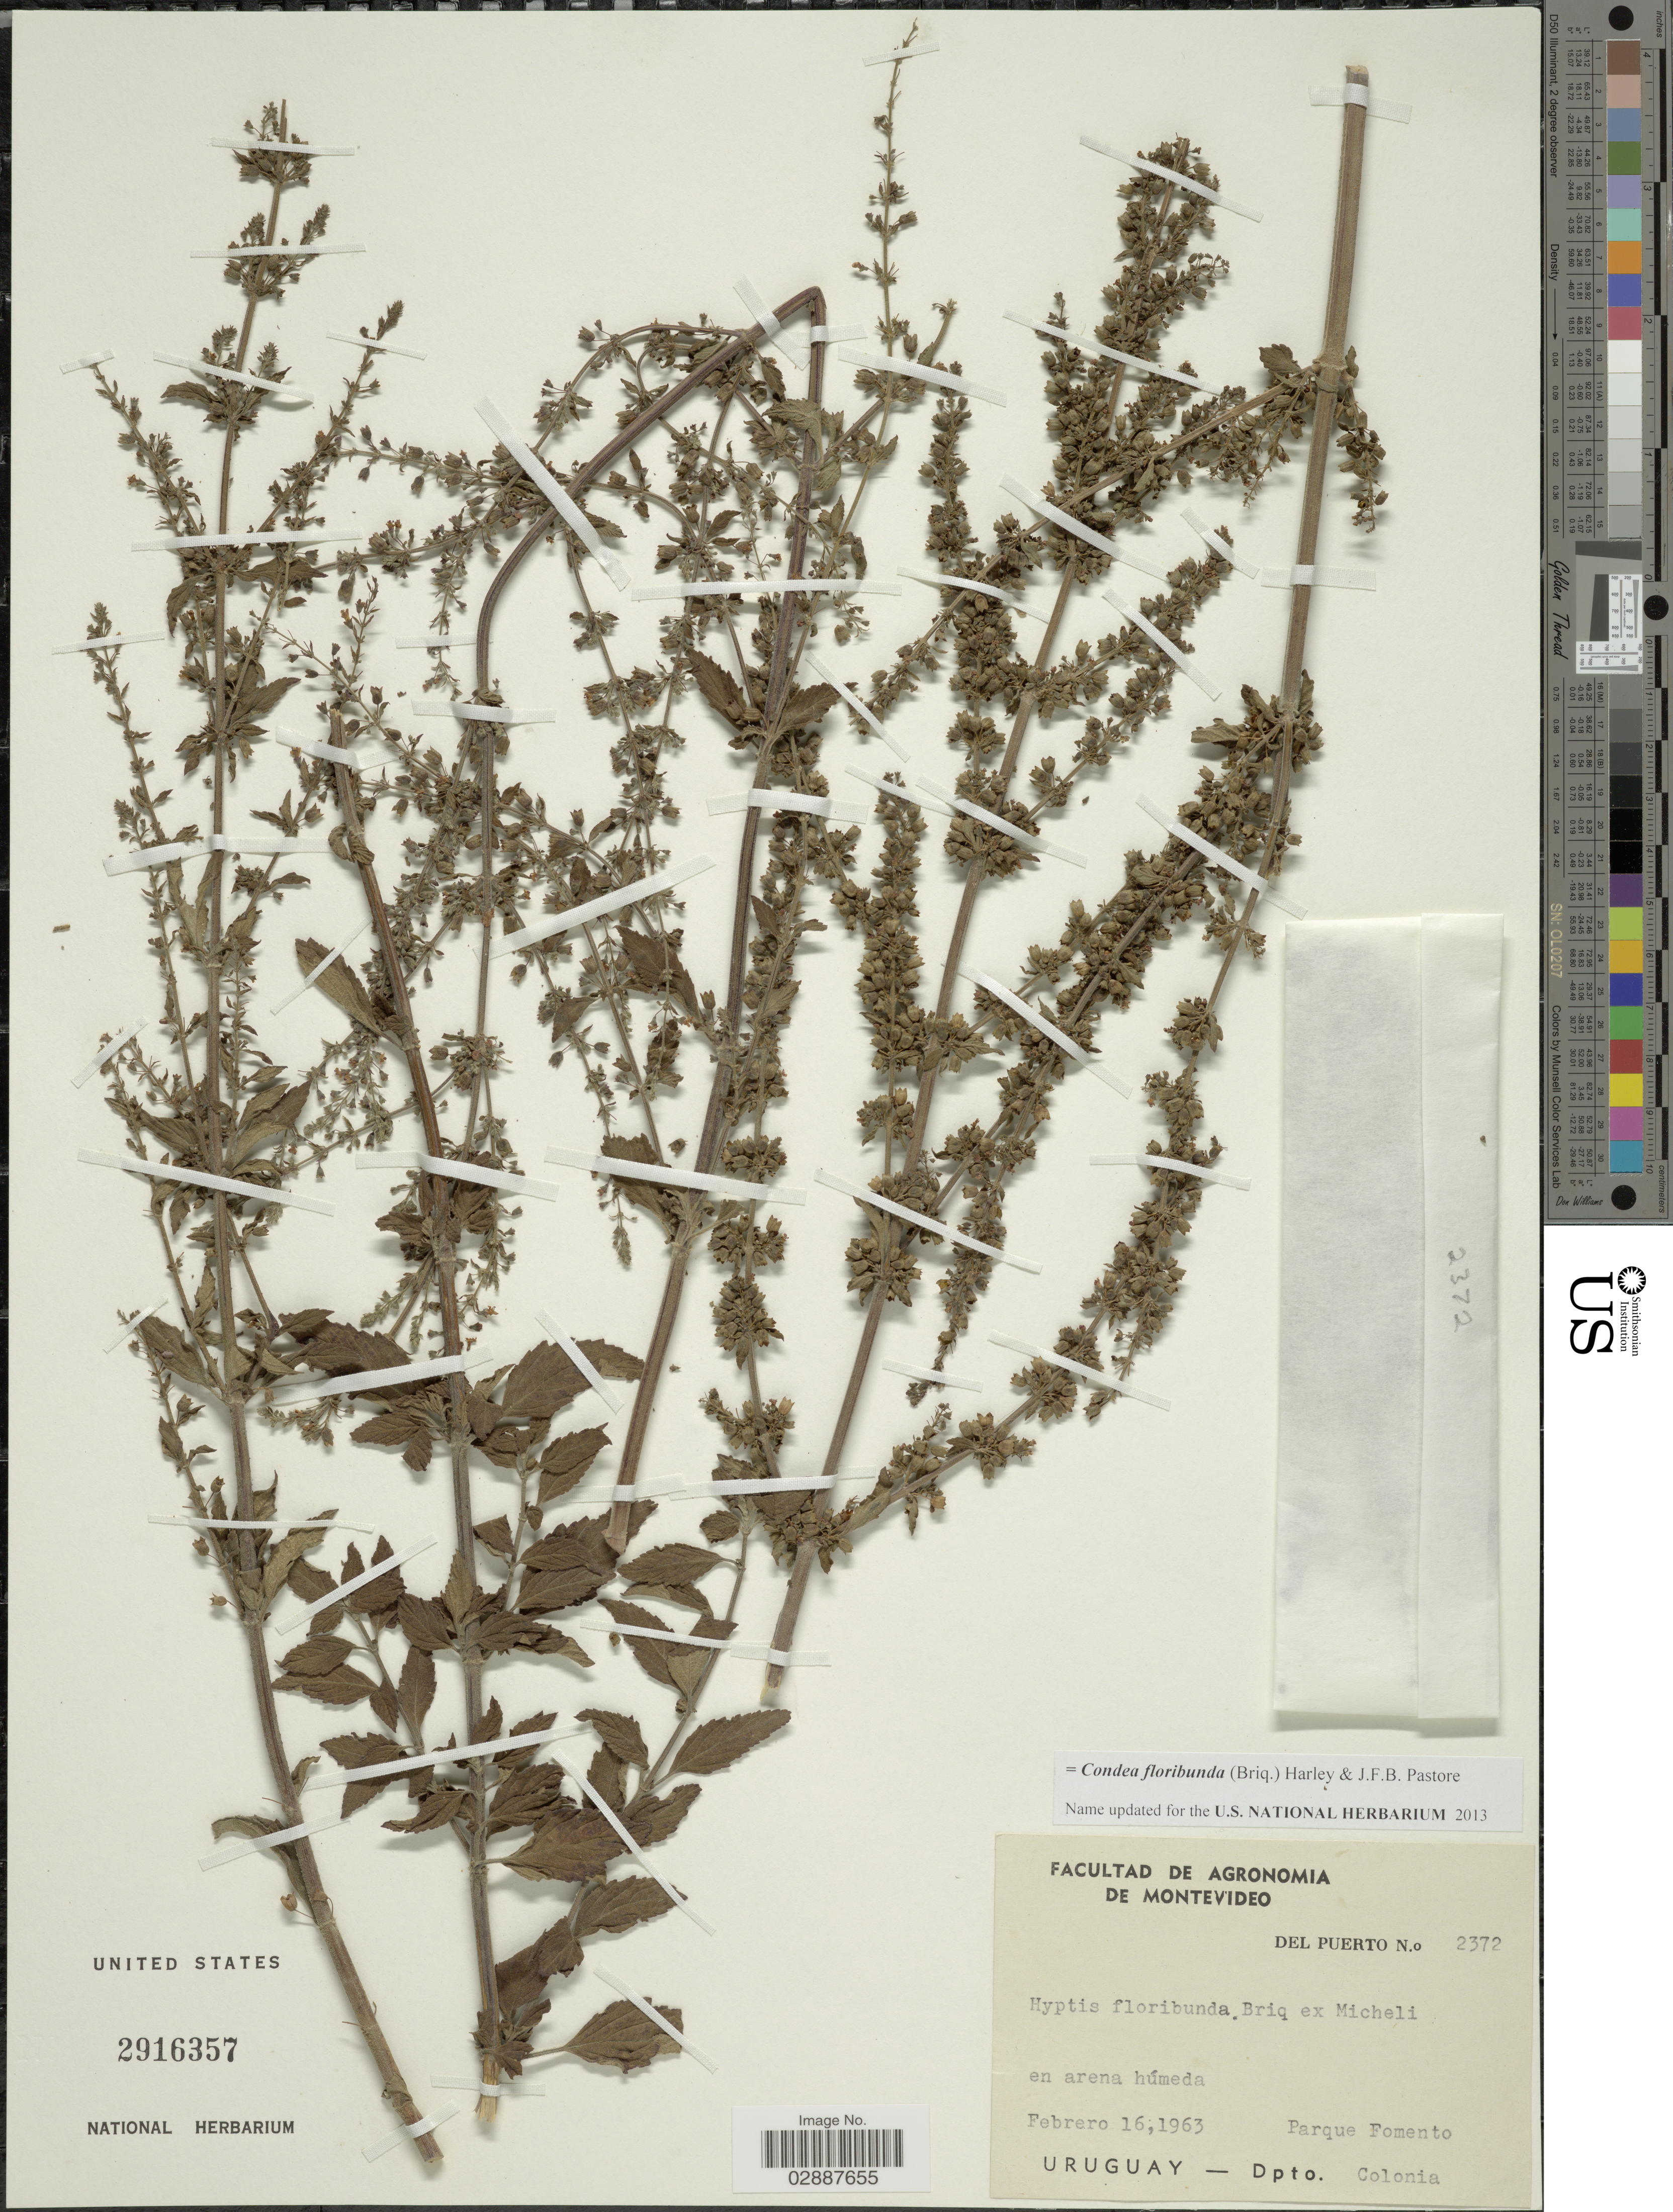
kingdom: Plantae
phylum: Tracheophyta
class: Magnoliopsida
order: Lamiales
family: Lamiaceae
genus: Condea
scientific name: Condea floribunda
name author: (Briq. ex Micheli) Harley & J.F.B. Pastore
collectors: Del Puerto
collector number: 2372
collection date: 1963-02-16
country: Uruguay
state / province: Montevideo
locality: Parque Fomento. Dpto. Colonia.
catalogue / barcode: US 2916357